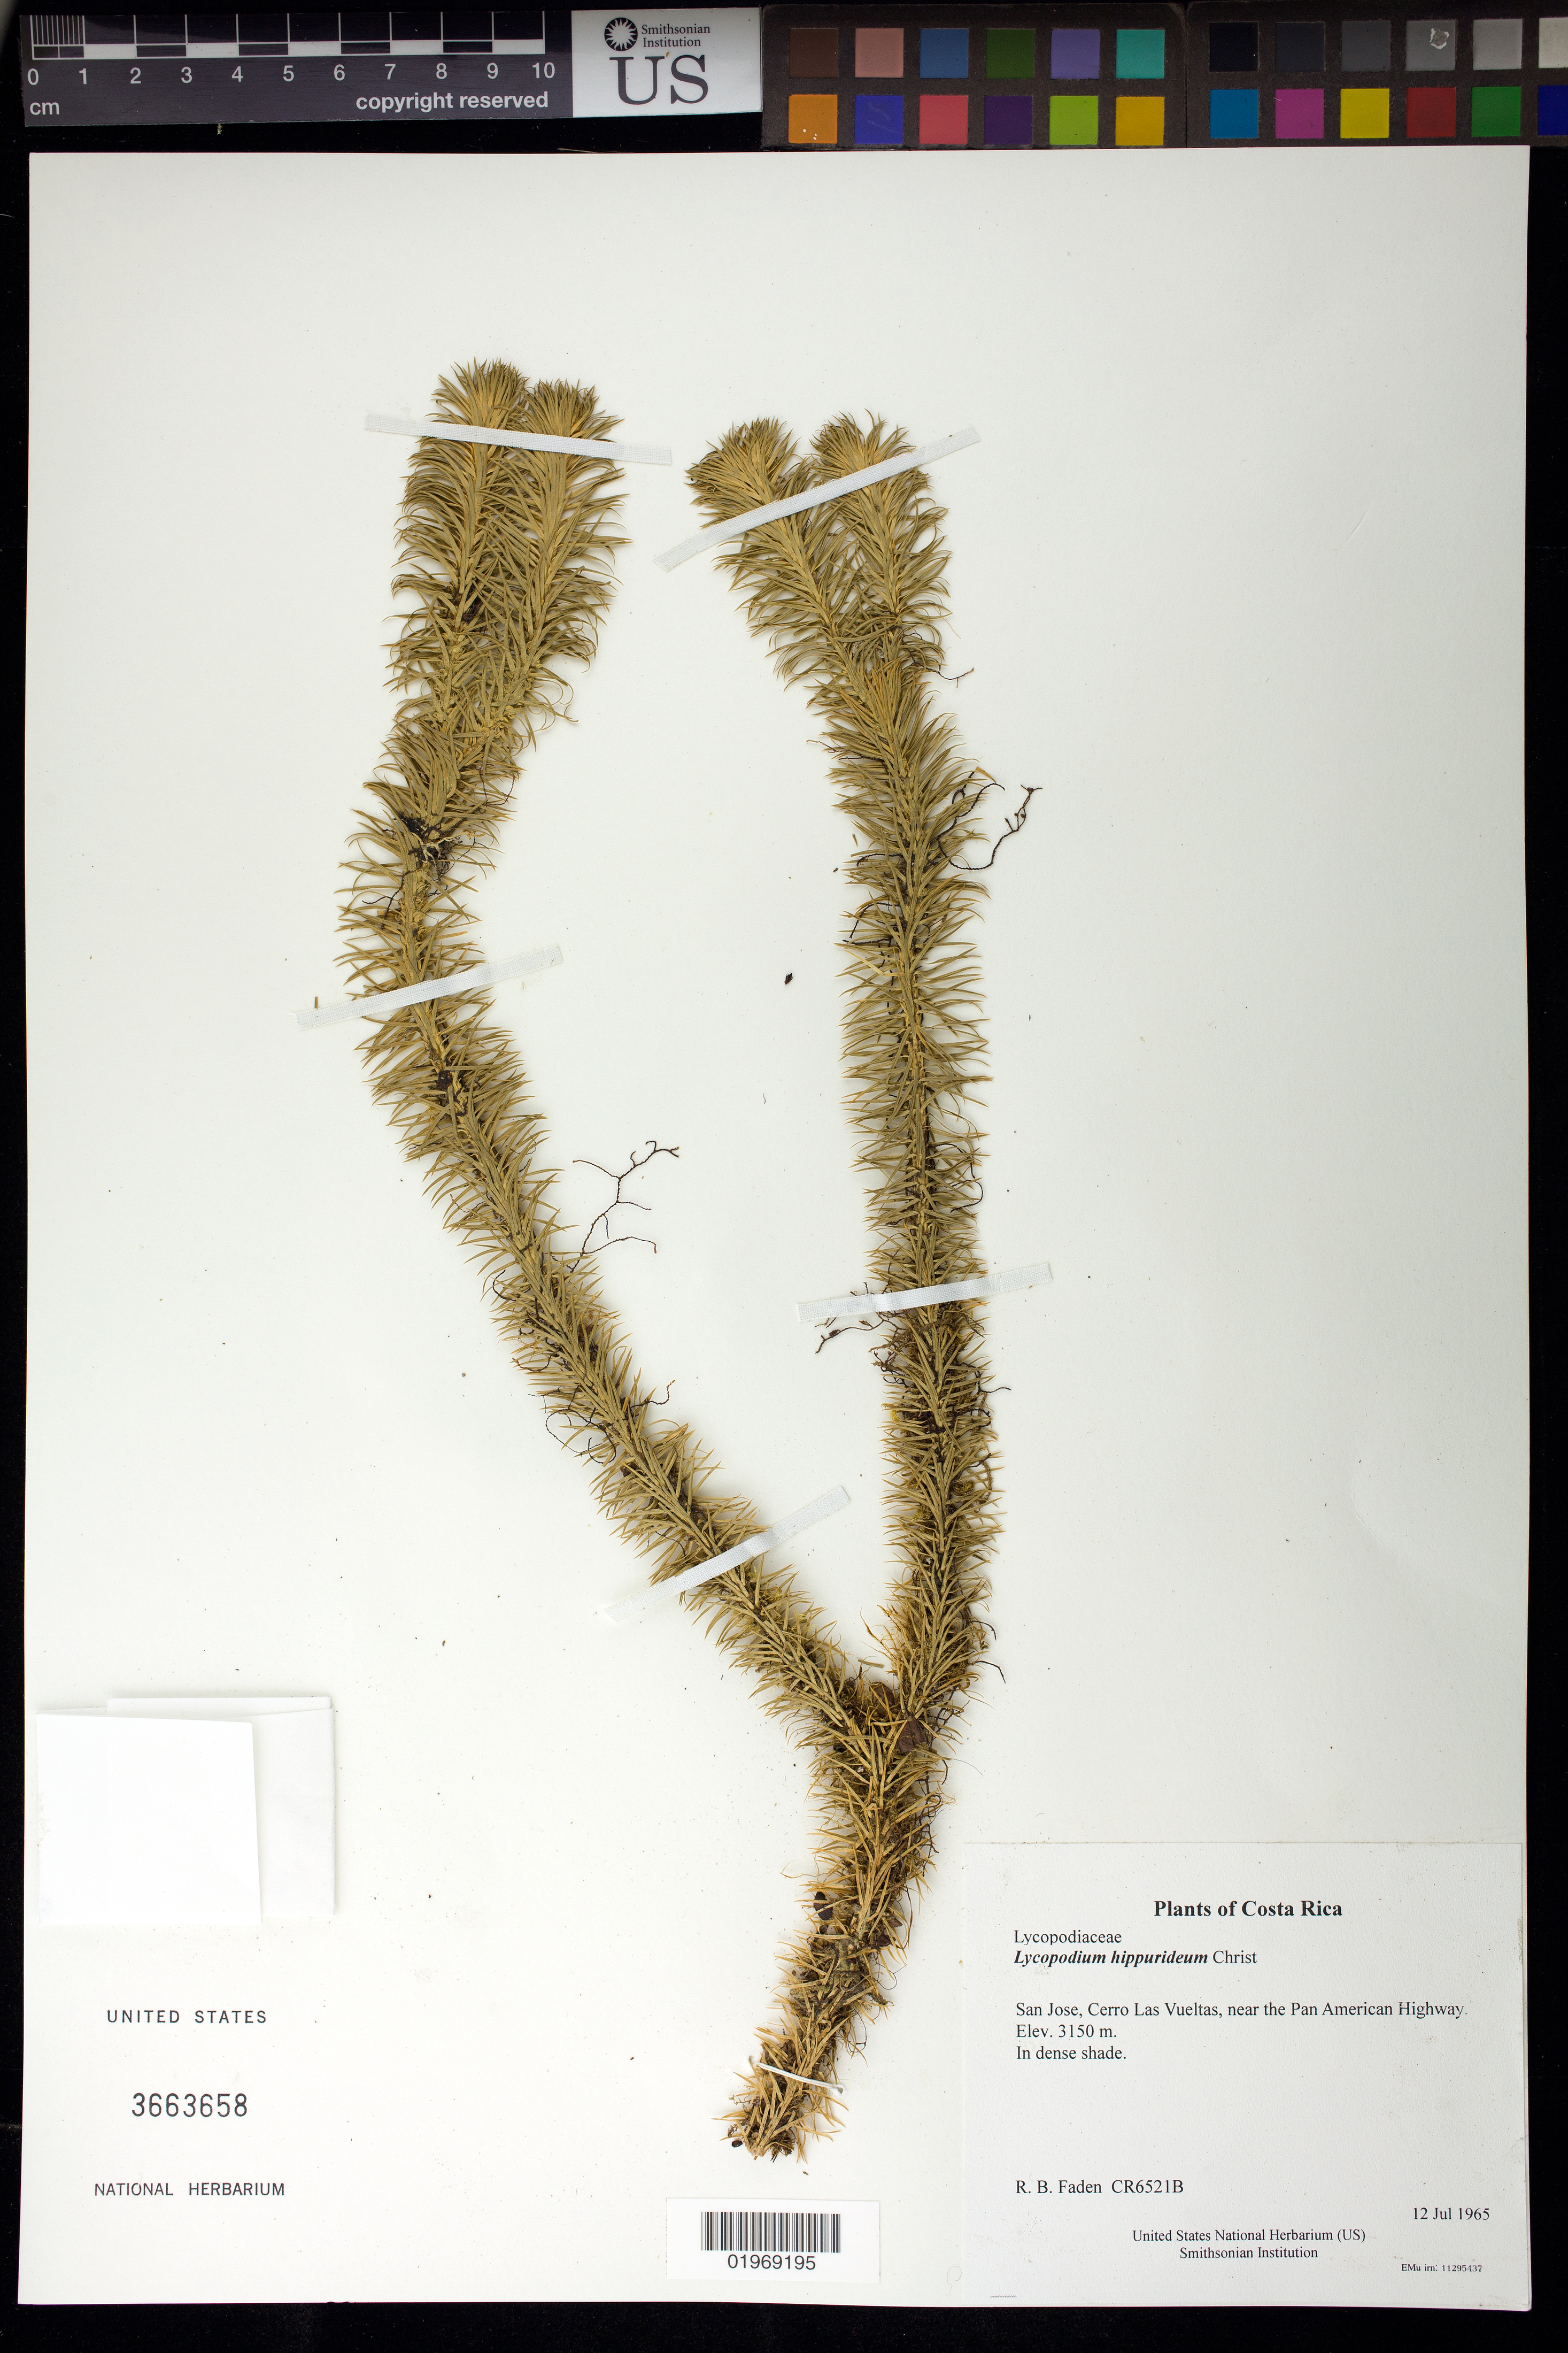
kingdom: Plantae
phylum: Tracheophyta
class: Lycopodiopsida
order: Lycopodiales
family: Lycopodiaceae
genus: Phlegmariurus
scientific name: Phlegmariurus hippurideus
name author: (Christ) B. Øllg.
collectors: R. B. Faden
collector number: CR6521B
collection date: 1965-07-12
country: Costa Rica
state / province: San Jose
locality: Cerro Las Vueltas, near the Pan American Highway.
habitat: In dense shade.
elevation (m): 3150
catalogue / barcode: US 3663658